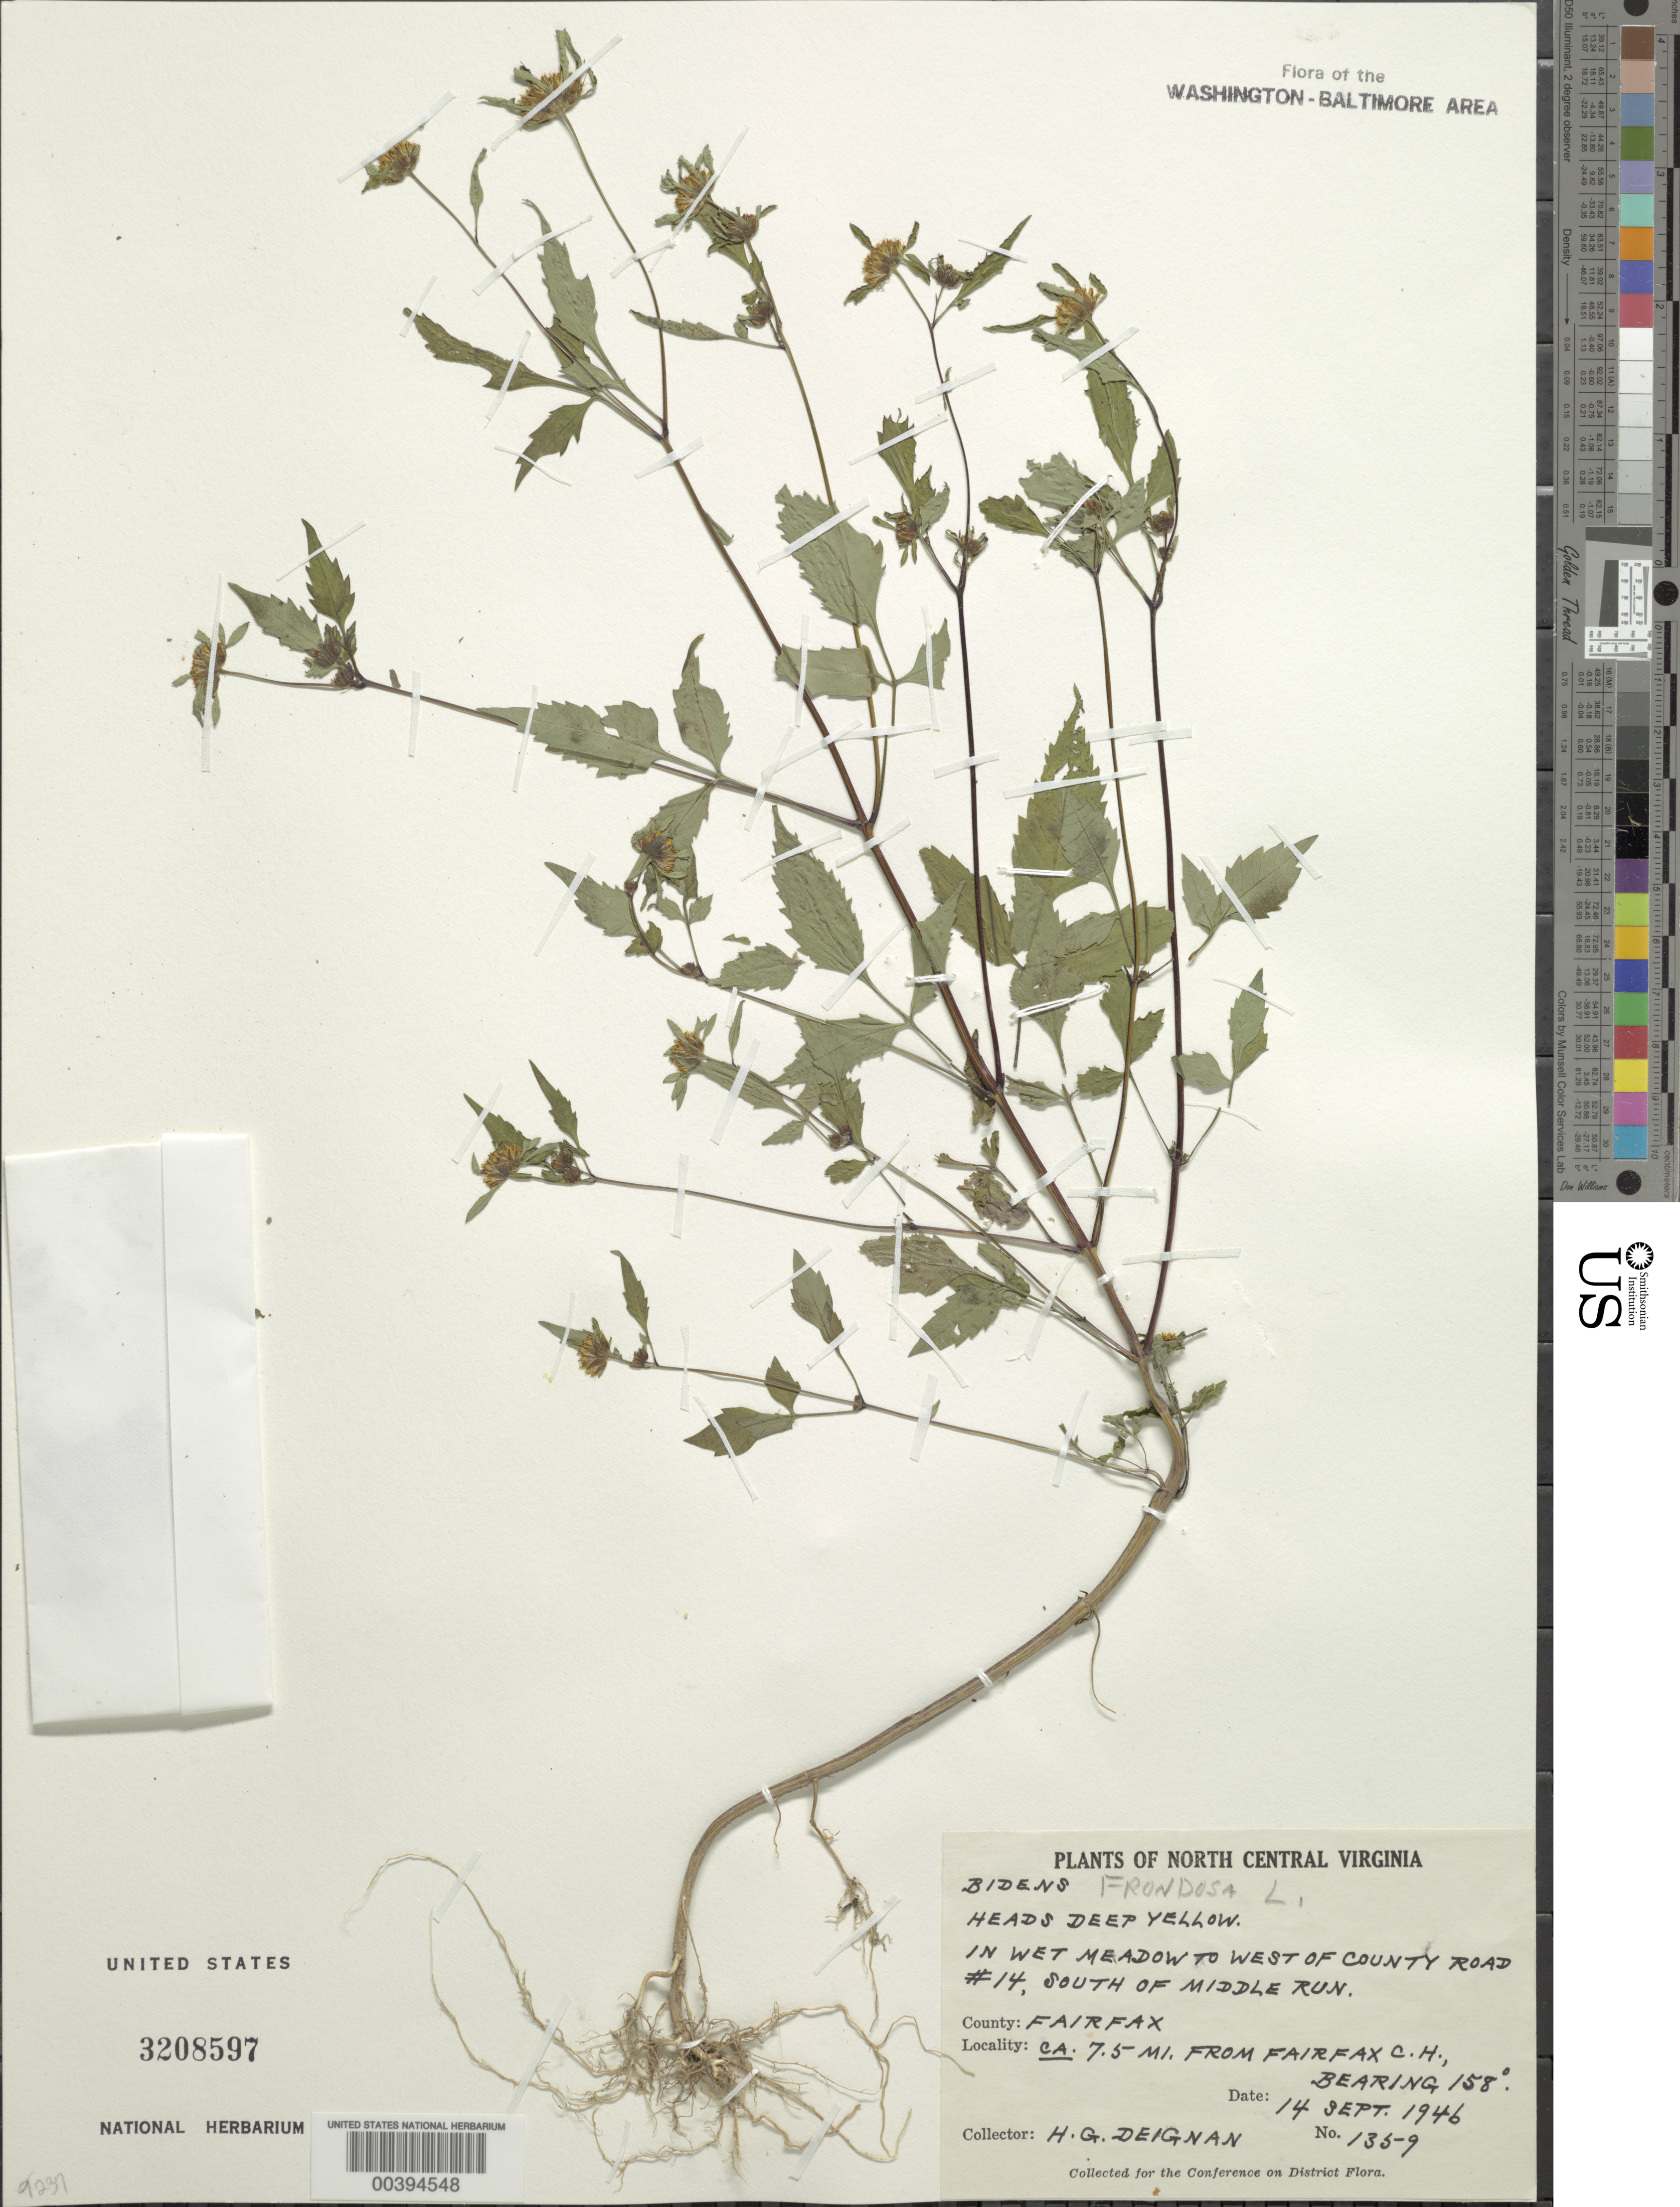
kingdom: Plantae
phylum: Tracheophyta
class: Magnoliopsida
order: Asterales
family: Asteraceae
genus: Bidens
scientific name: Bidens frondosa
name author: L.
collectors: H. Deignan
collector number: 1359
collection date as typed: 14 Sep 1946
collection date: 1946-09-14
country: United States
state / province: Virginia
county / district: Fairfax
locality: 7.5 M from Fairfax Court House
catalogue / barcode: US 3208597